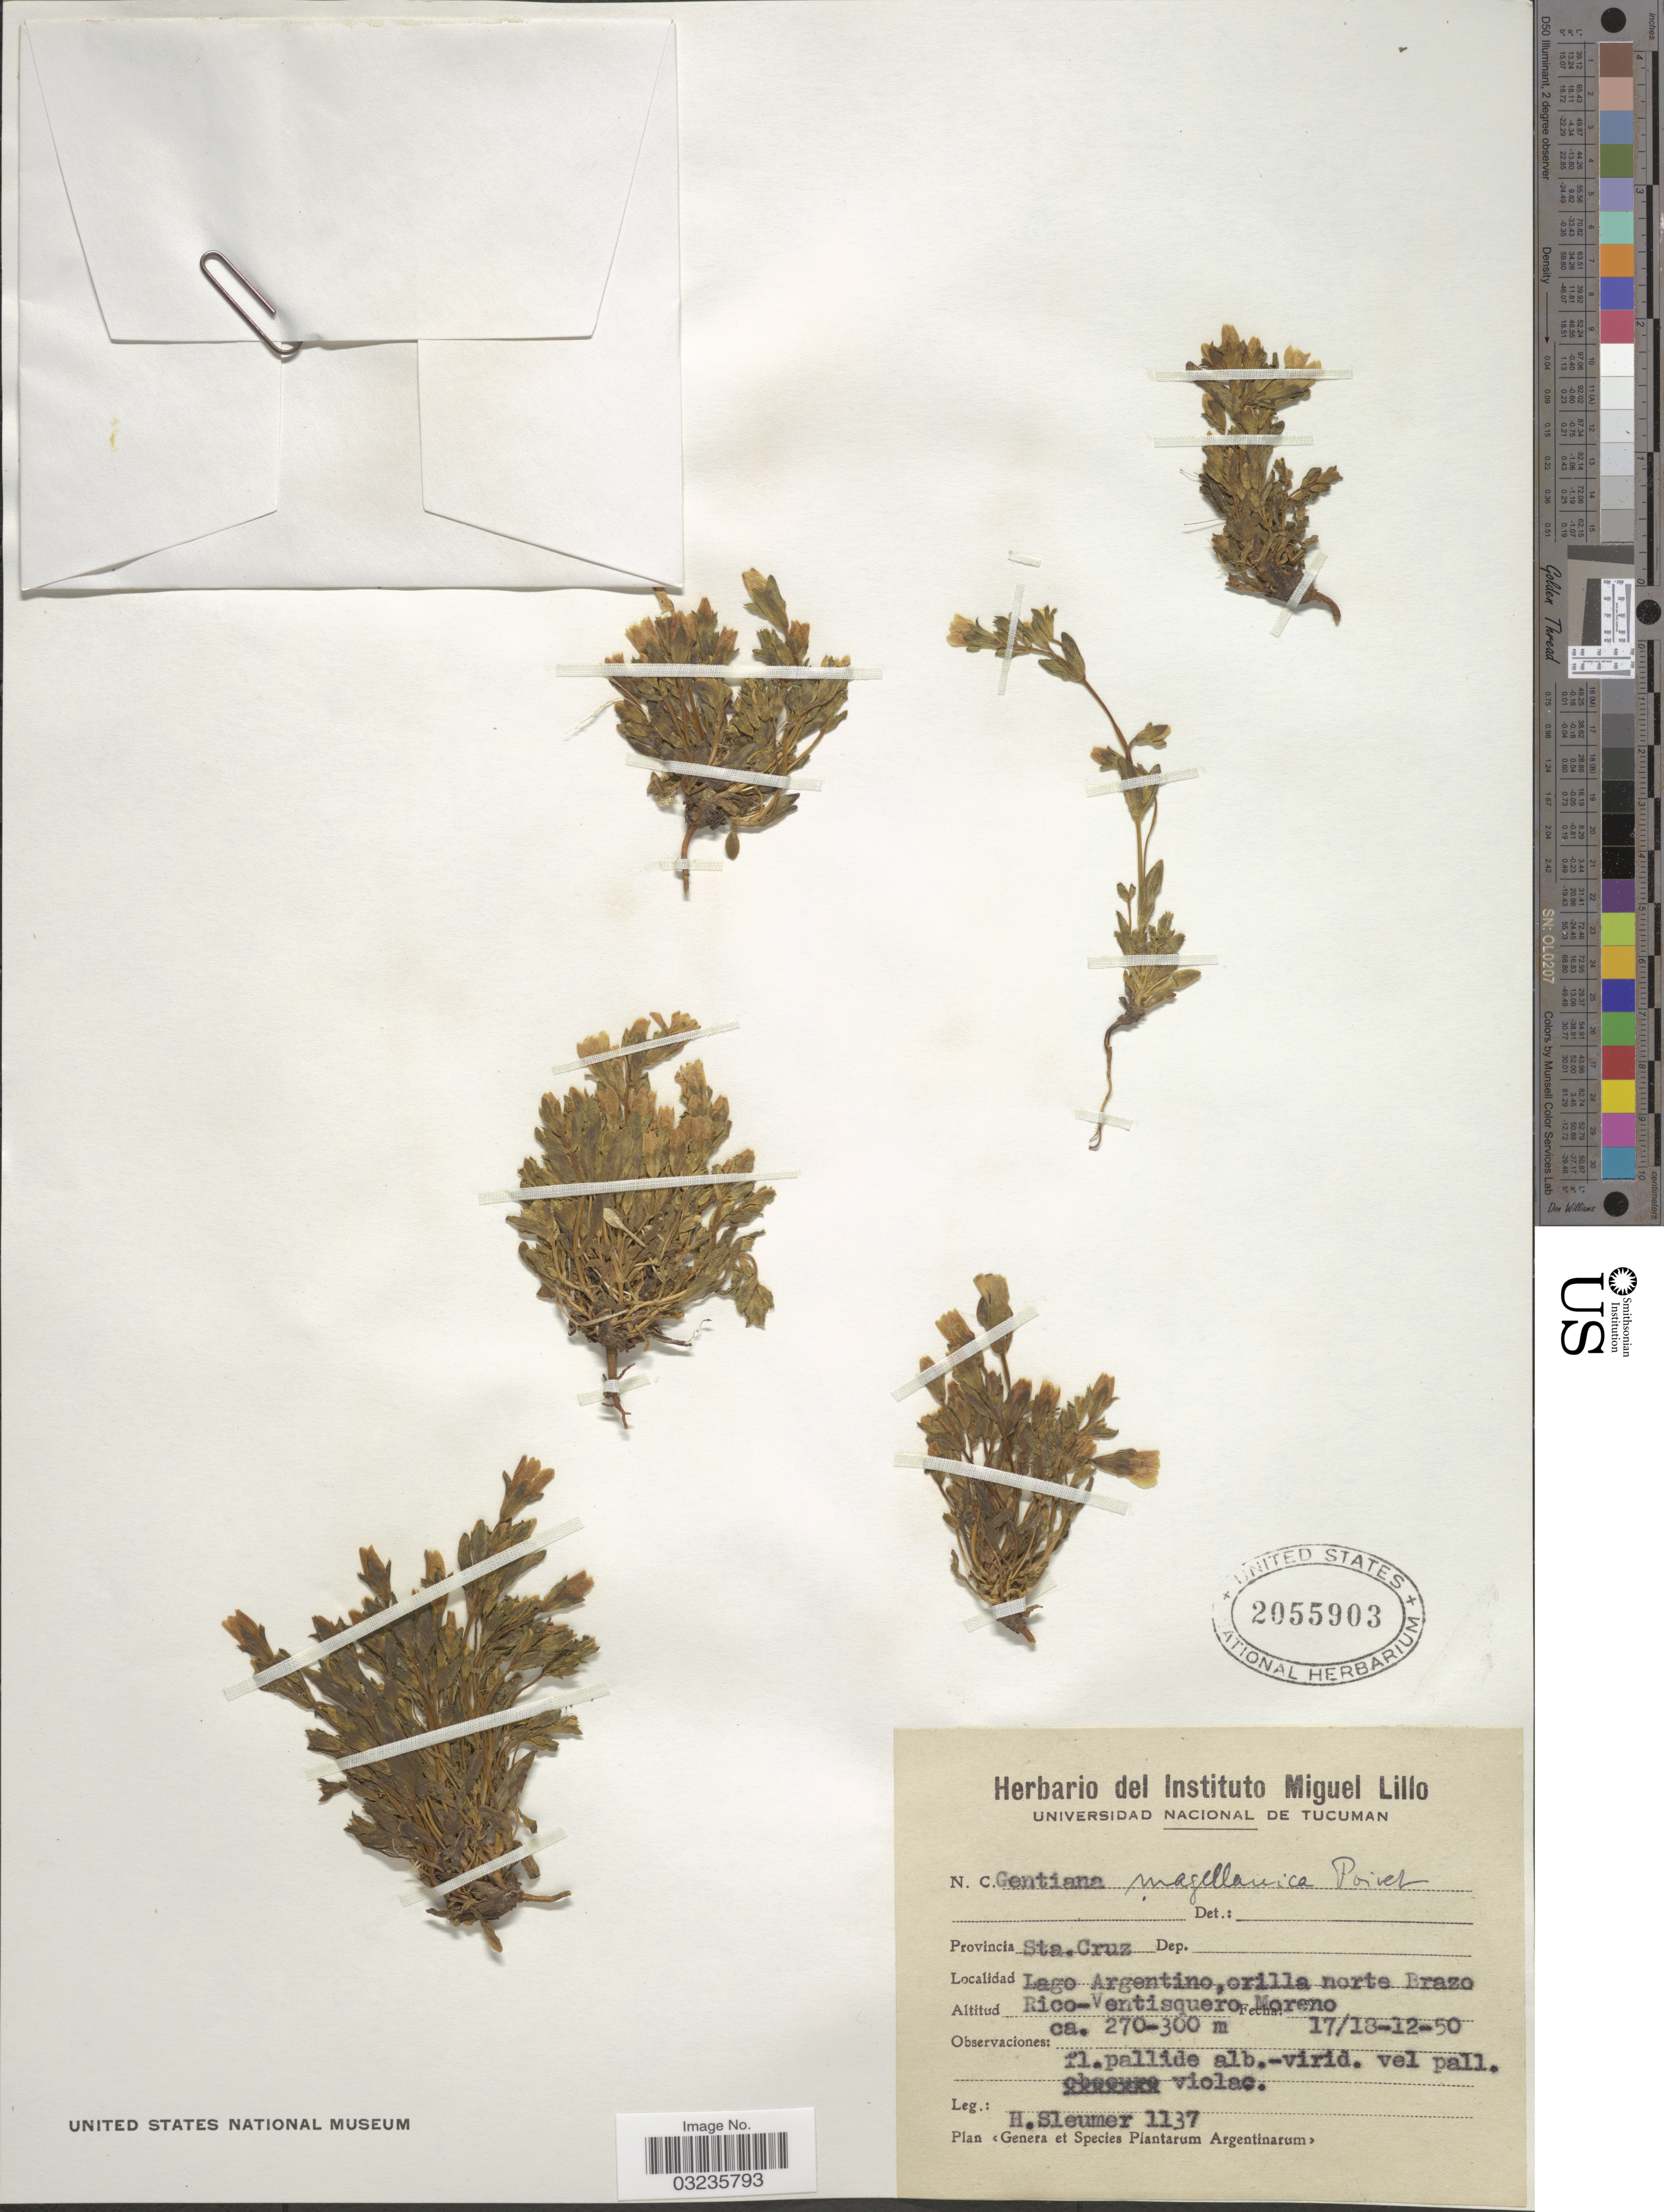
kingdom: Plantae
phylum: Tracheophyta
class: Magnoliopsida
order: Gentianales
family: Gentianaceae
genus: Gentiana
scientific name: Gentiana magellanica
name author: Gaudich.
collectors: H. O. Sleumer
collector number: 1137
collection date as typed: Transcribed d/m/y: 17/12/50 to 18/12/50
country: Argentina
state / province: Santa Cruz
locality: Provincia Sta. Cruz. Lago Argentino, orilla norte Brazo Rico-Ventisquero Moreno.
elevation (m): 270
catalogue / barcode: US 2055903